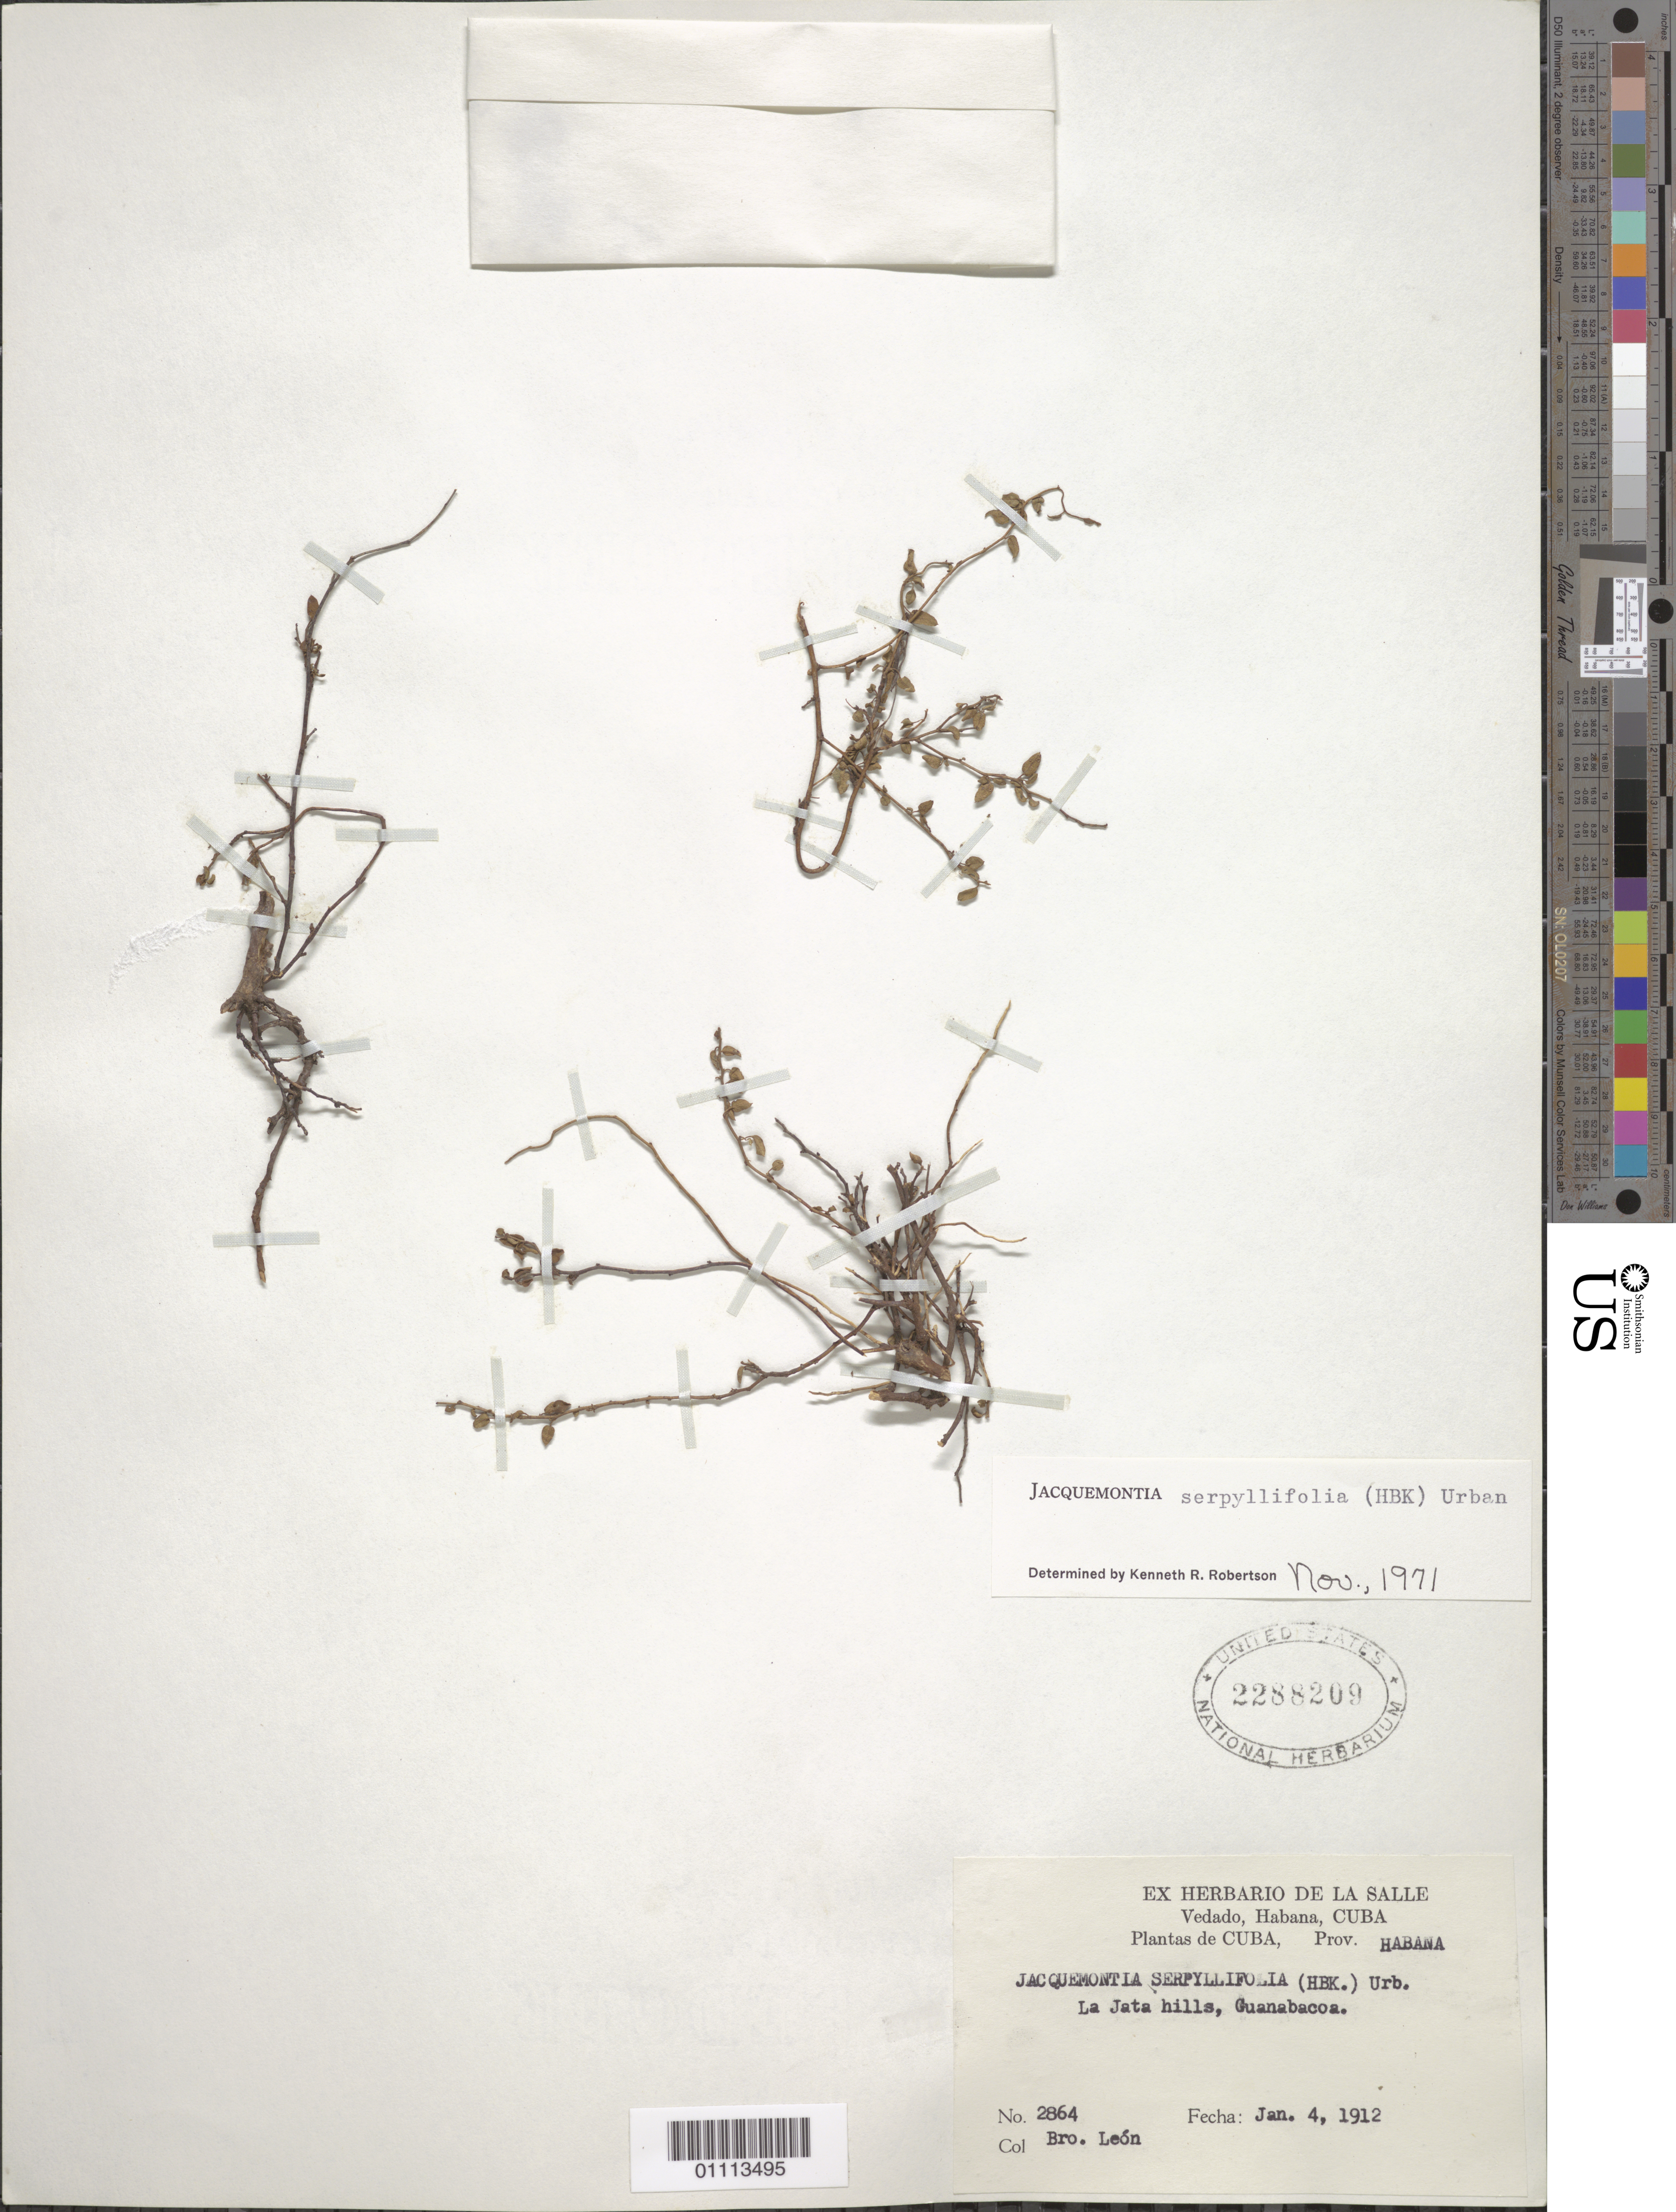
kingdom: Plantae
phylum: Tracheophyta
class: Magnoliopsida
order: Solanales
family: Convolvulaceae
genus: Jacquemontia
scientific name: Jacquemontia serpyllifolia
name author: (Kunth) Urb.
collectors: Bro. León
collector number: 2864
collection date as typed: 04 Jan 1912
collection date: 1912-01-04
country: Cuba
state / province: La Habana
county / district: Municipio Guanabacoa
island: Cuba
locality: La Jata hills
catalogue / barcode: US 2288209